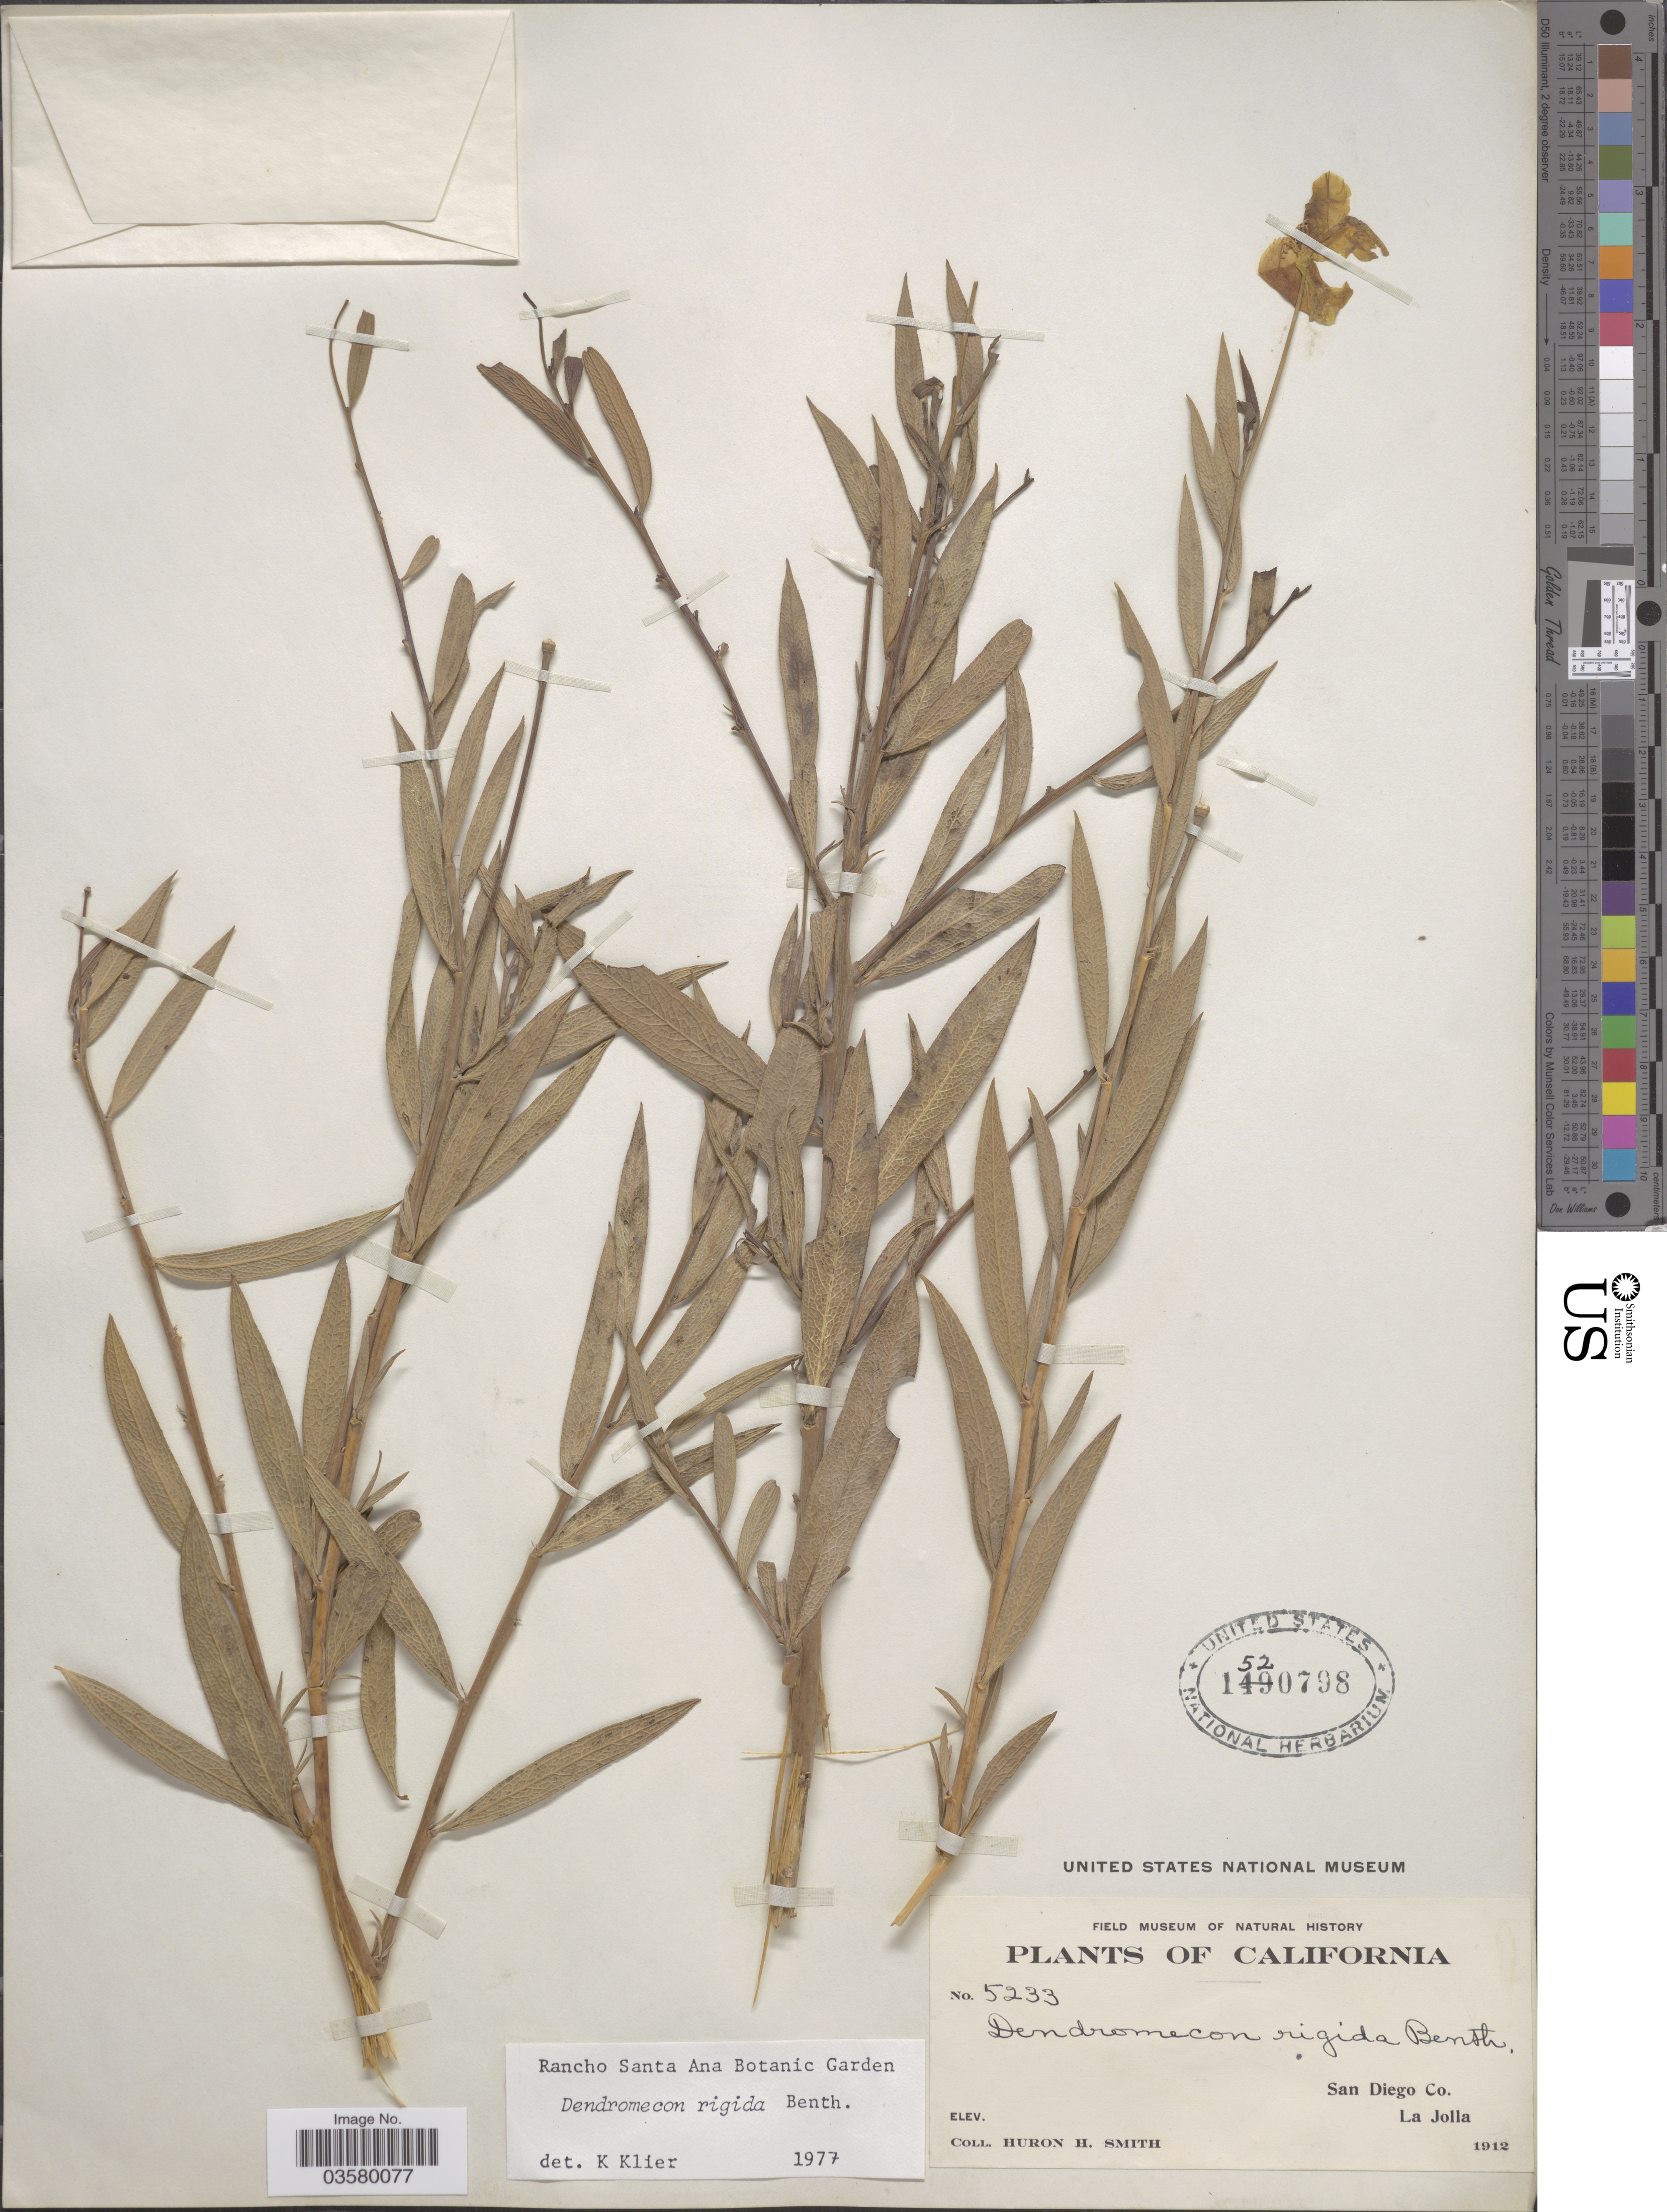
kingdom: Plantae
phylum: Tracheophyta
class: Magnoliopsida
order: Ranunculales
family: Papaveraceae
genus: Dendromecon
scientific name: Dendromecon rigida subsp. rigida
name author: Benth.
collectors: Huron H. Smith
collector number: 5233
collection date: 1912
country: United States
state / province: California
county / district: San Diego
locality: San Diego Co. La Jolla.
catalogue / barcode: US 1520798